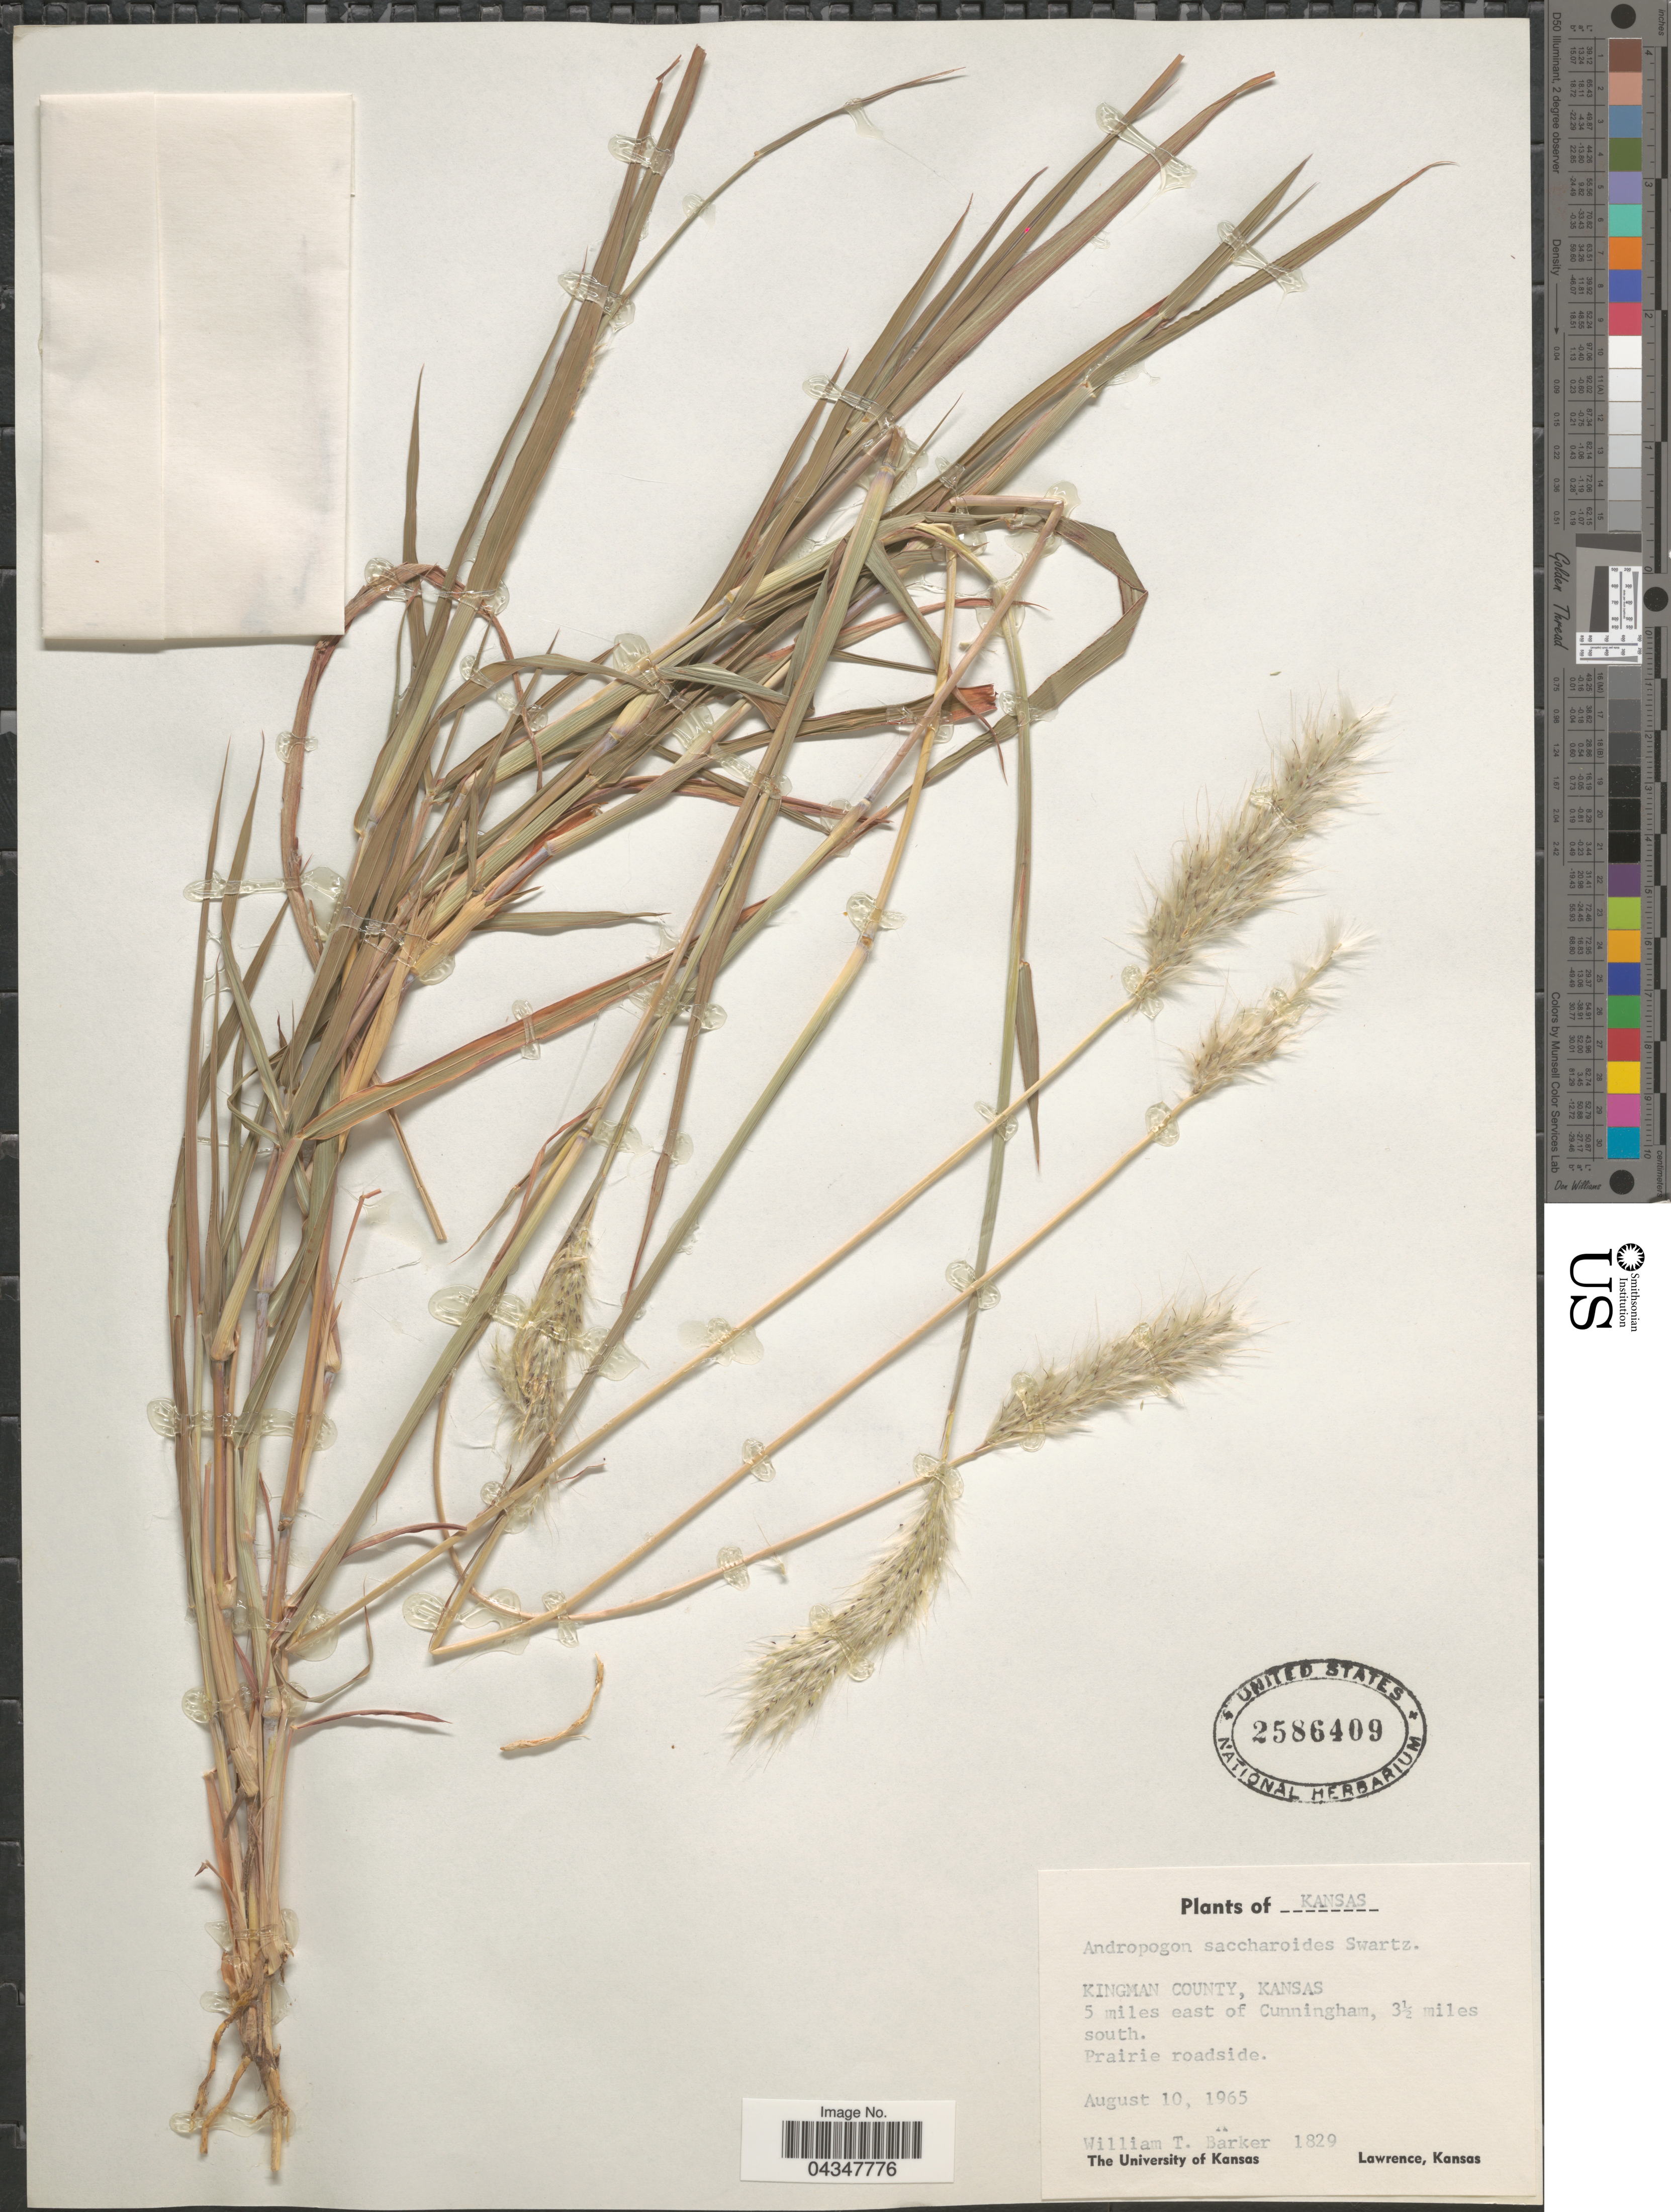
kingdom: Plantae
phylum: Tracheophyta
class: Liliopsida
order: Poales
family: Poaceae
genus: Bothriochloa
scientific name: Bothriochloa saccharoides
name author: (Sw.) Rydb.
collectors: W. T. Barker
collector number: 1829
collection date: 1965-08-10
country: United States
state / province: Kansas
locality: Kingman County. 5 miles east of Cunningham, 3 1/2 miles south.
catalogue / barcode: US 2586409